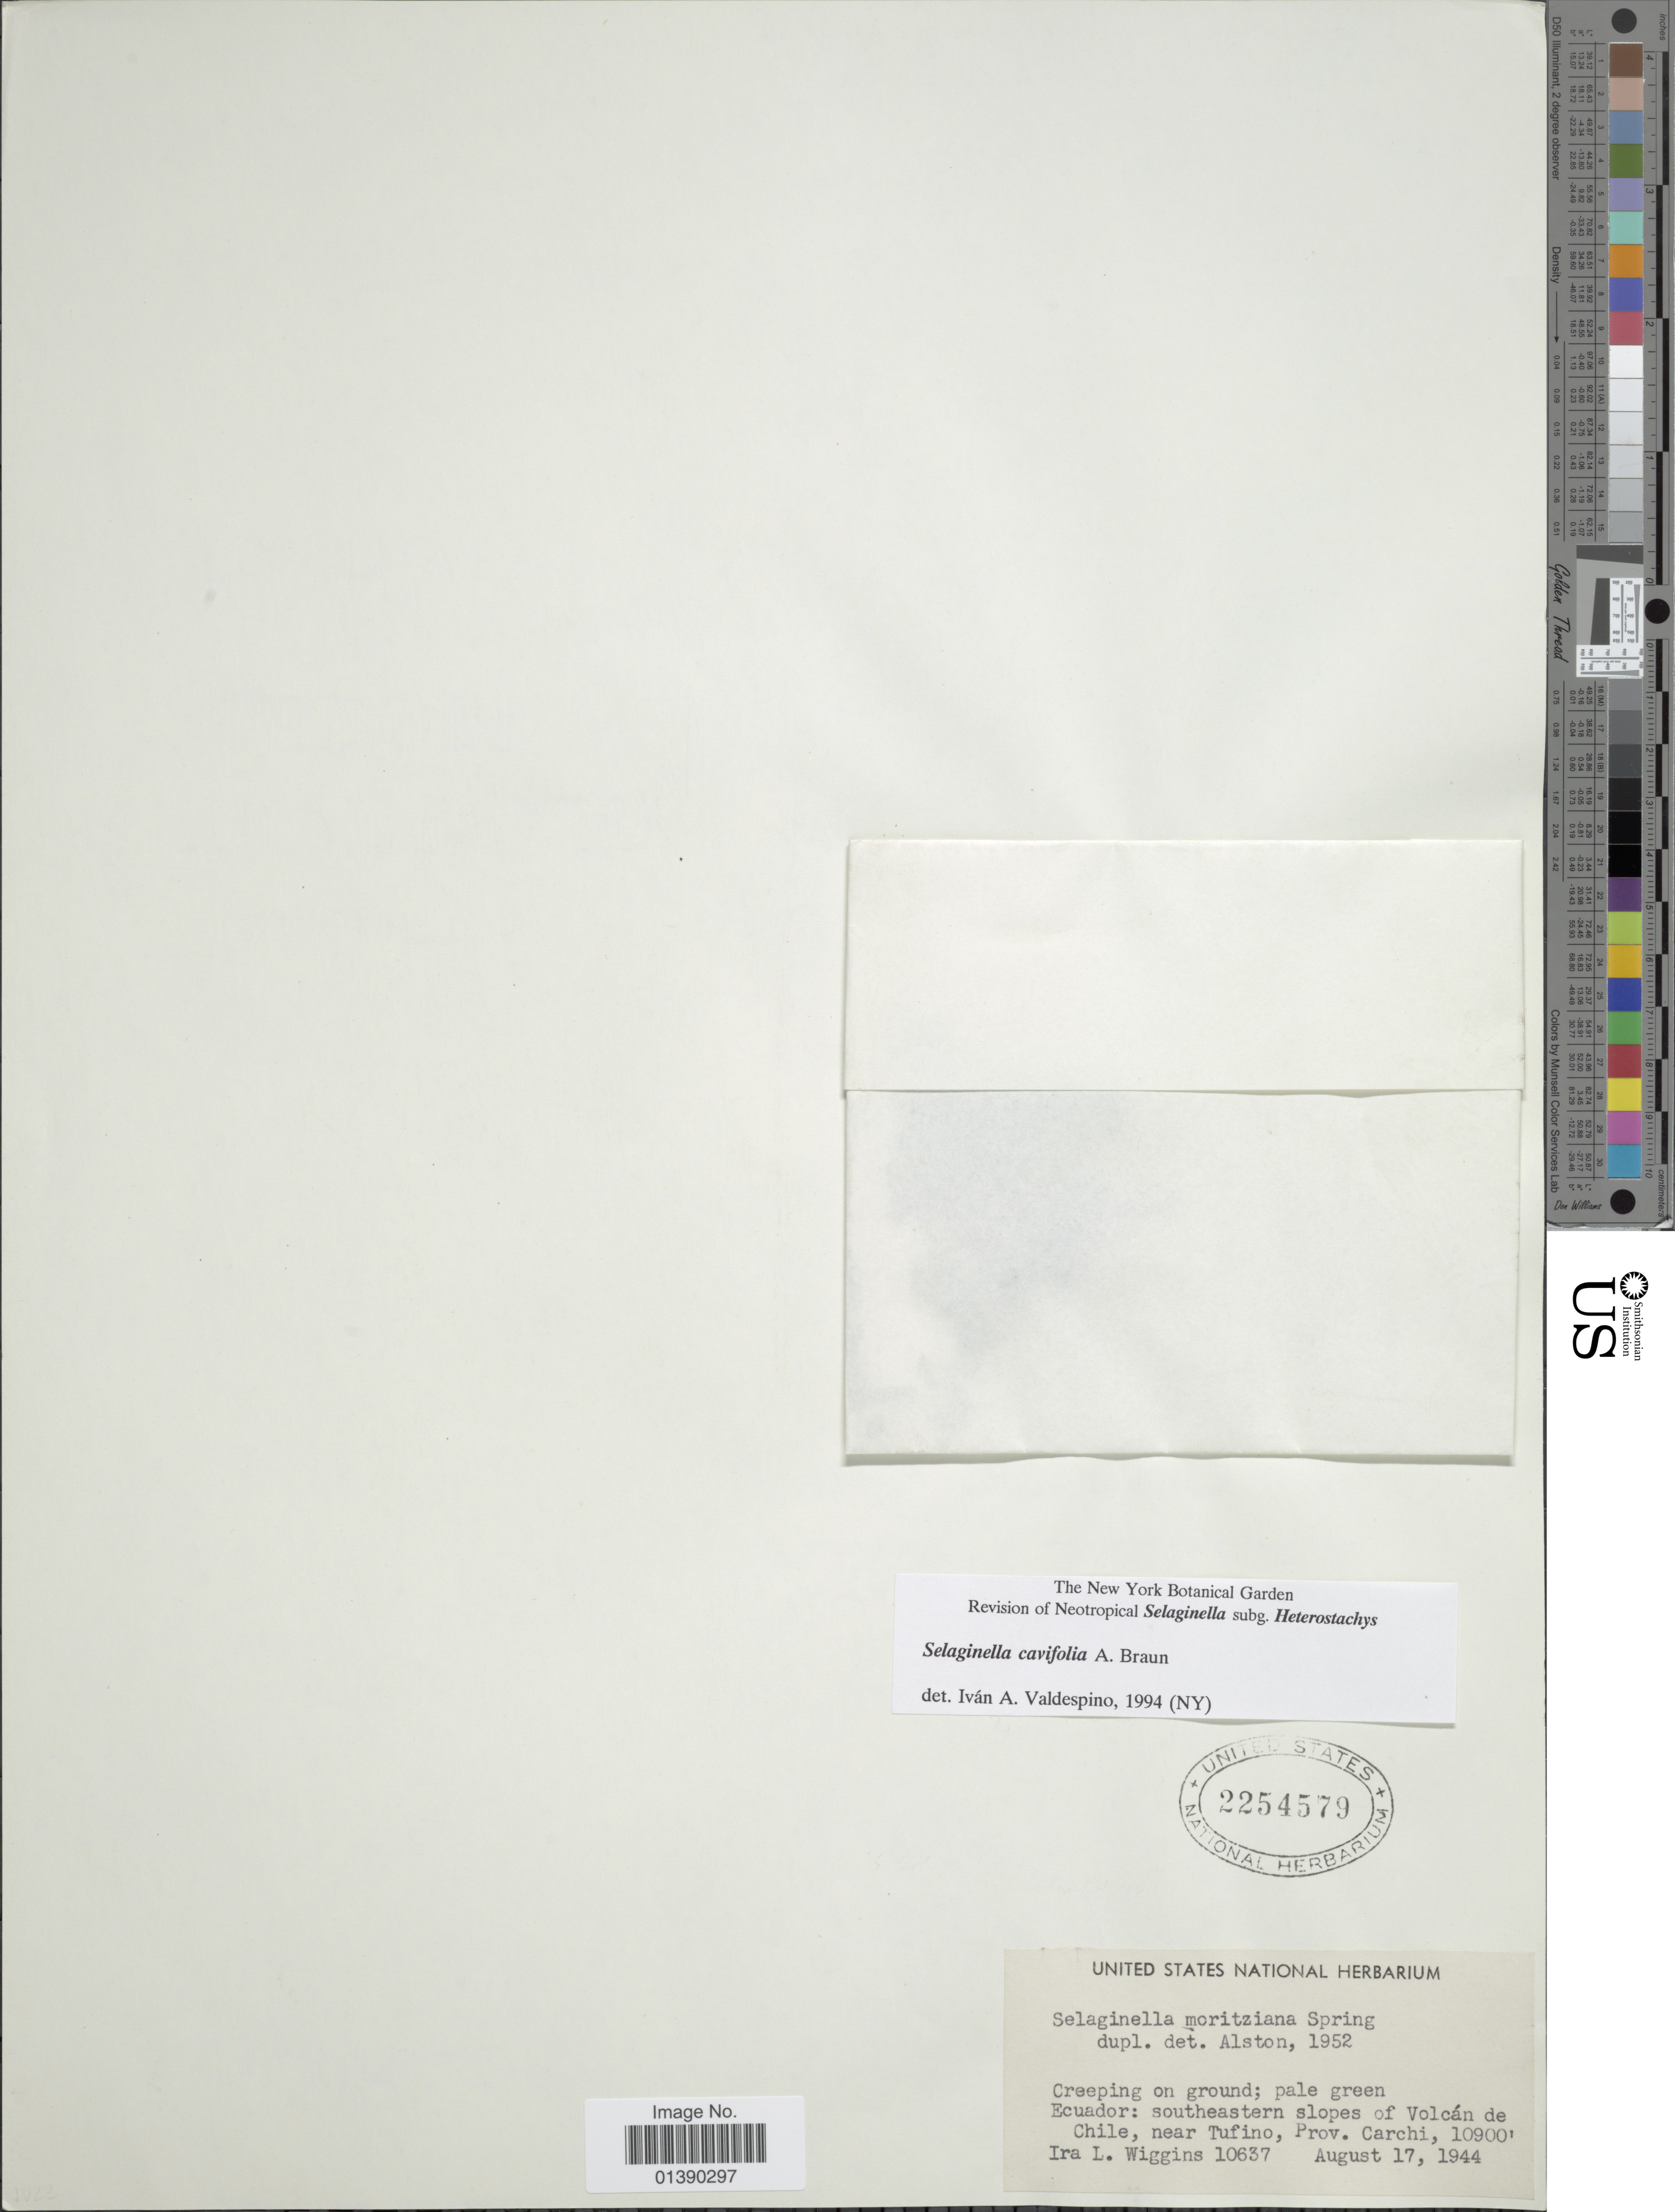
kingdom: Plantae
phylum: Tracheophyta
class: Lycopodiopsida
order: Selaginellales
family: Selaginellaceae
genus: Selaginella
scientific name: Selaginella cavifolia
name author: A. Braun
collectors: I. L. Wiggins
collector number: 10637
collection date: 1944-08-17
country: Ecuador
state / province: Carchi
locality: Southeastern slopes of Volcan de Chile, near village of Tufino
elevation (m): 3322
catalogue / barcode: US 2254579